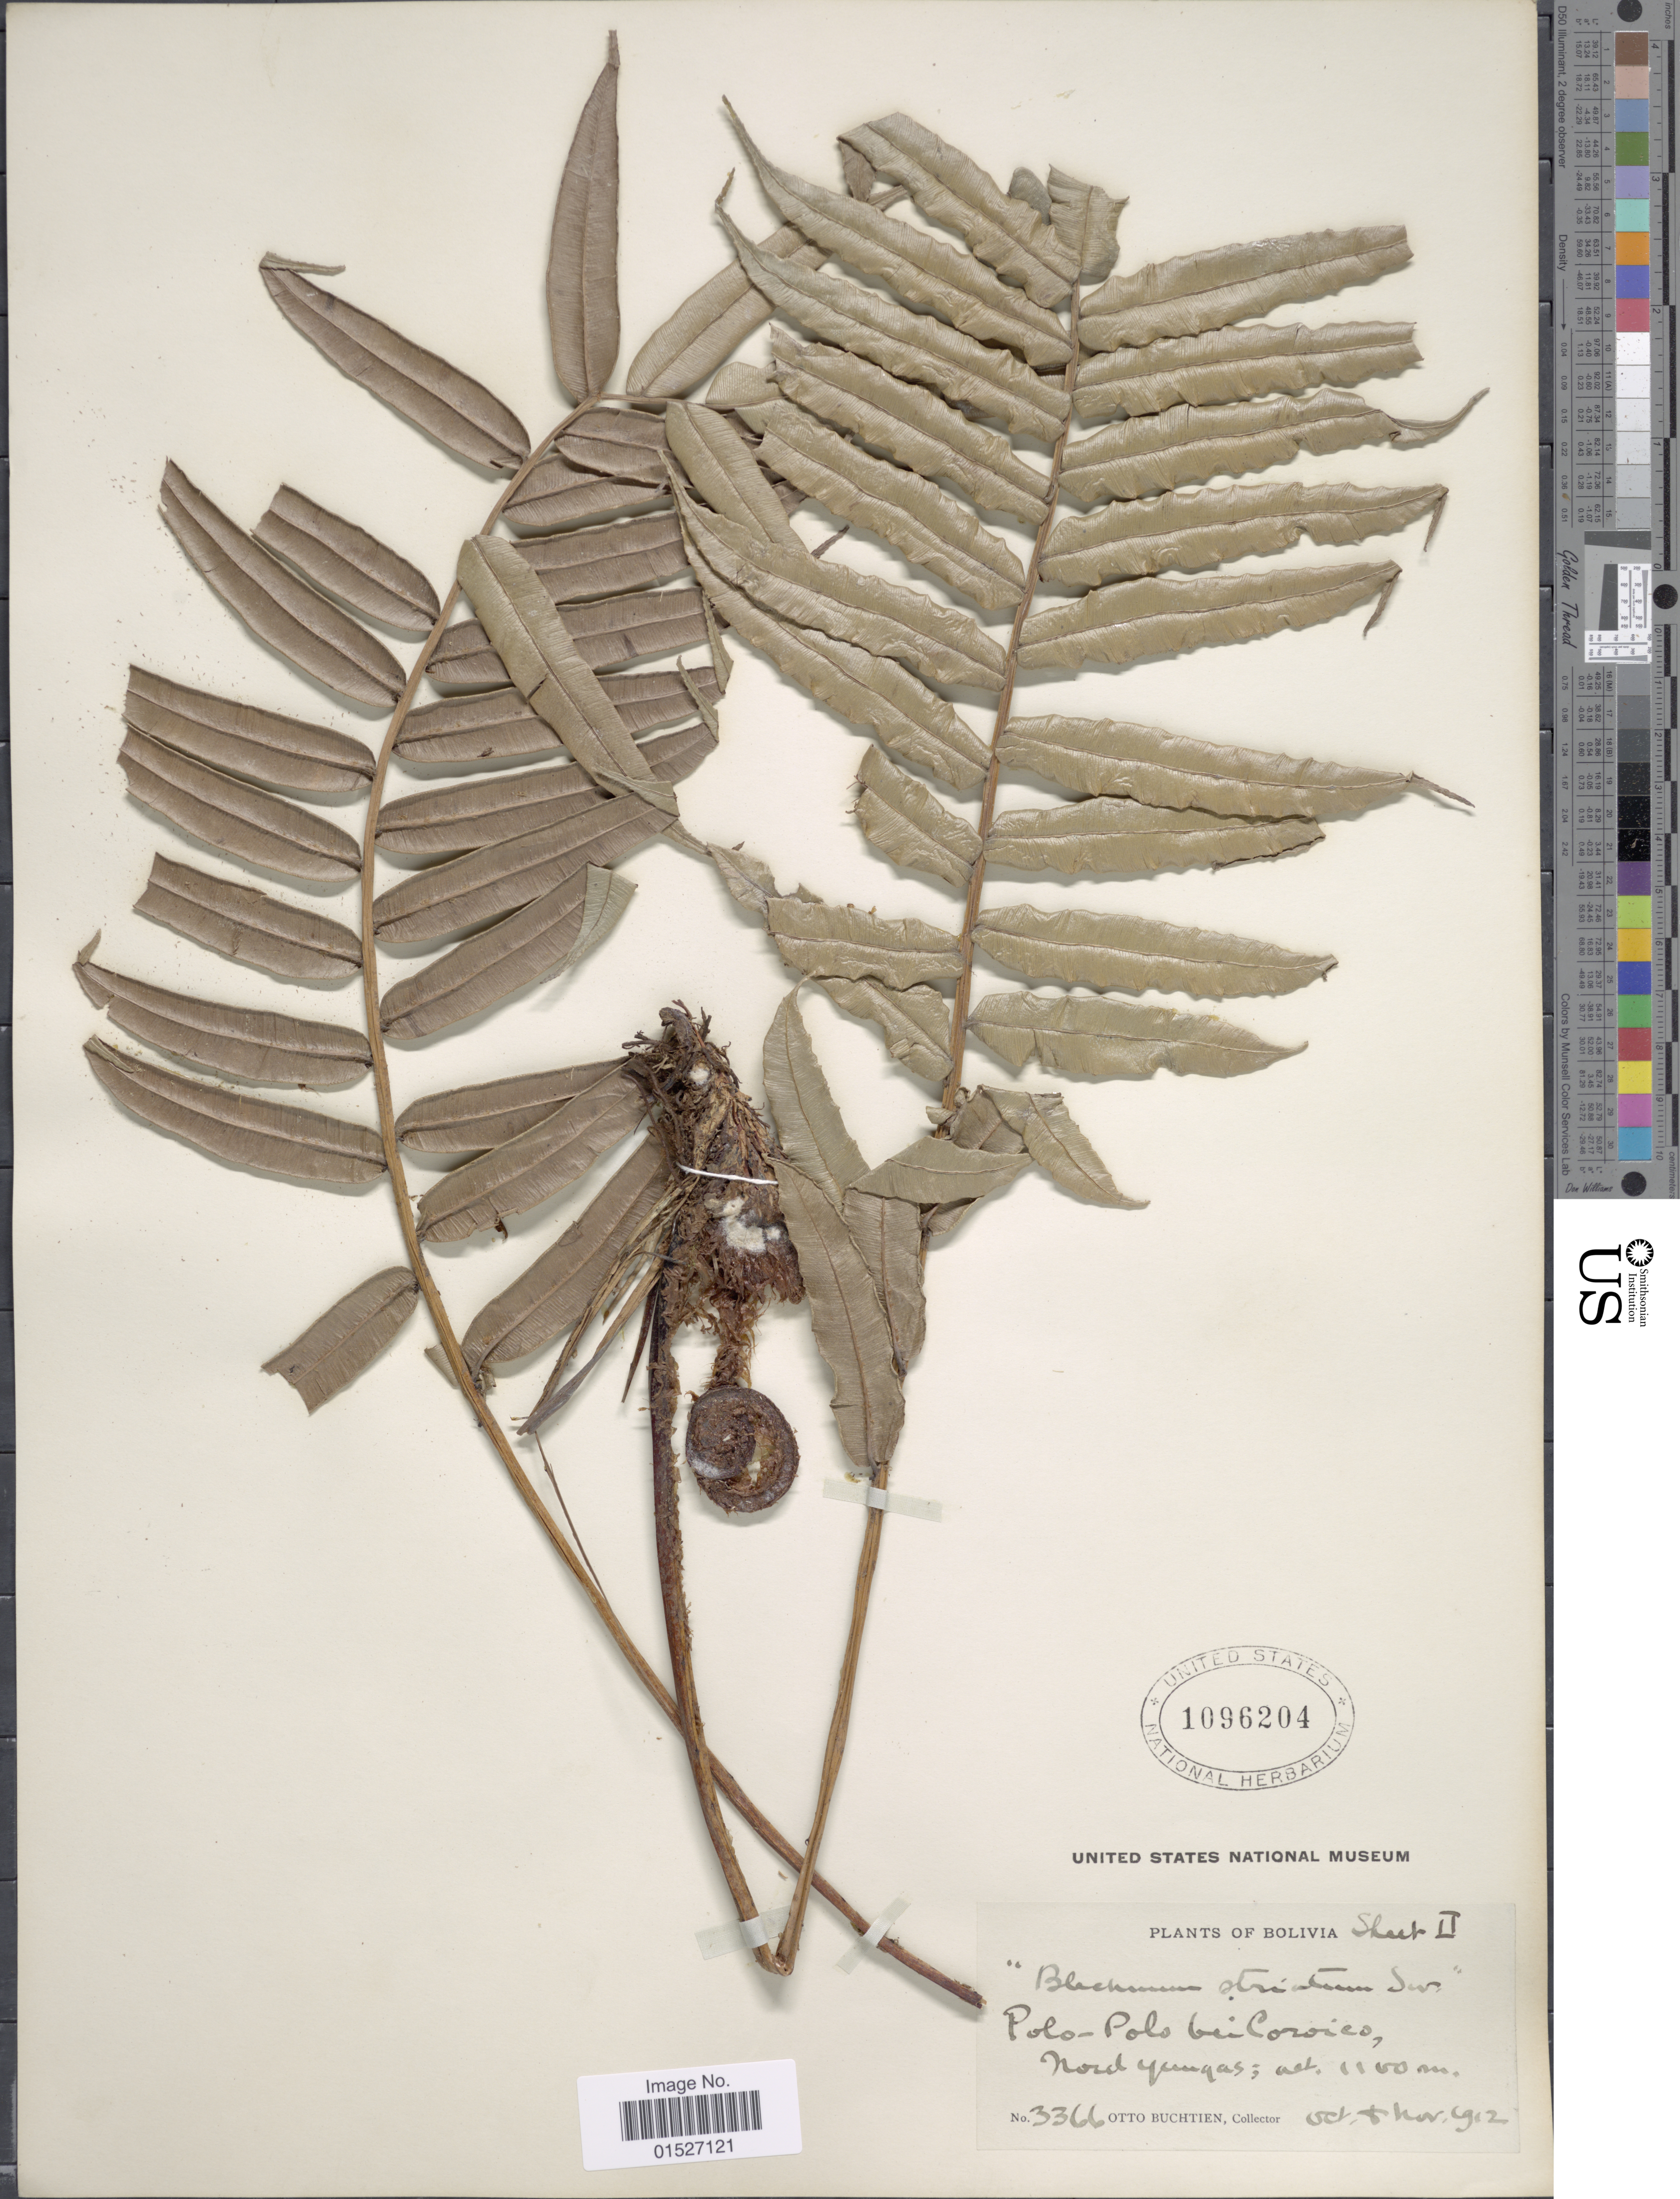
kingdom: Plantae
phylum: Tracheophyta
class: Polypodiopsida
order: Polypodiales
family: Blechnaceae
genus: Blechnum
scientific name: Blechnum sp.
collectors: O. Buchtien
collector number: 3366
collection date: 1912-10/1912-11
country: Bolivia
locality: Polo-Polo bei Coroico, Nord Yungas.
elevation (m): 1100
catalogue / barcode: US 1096204